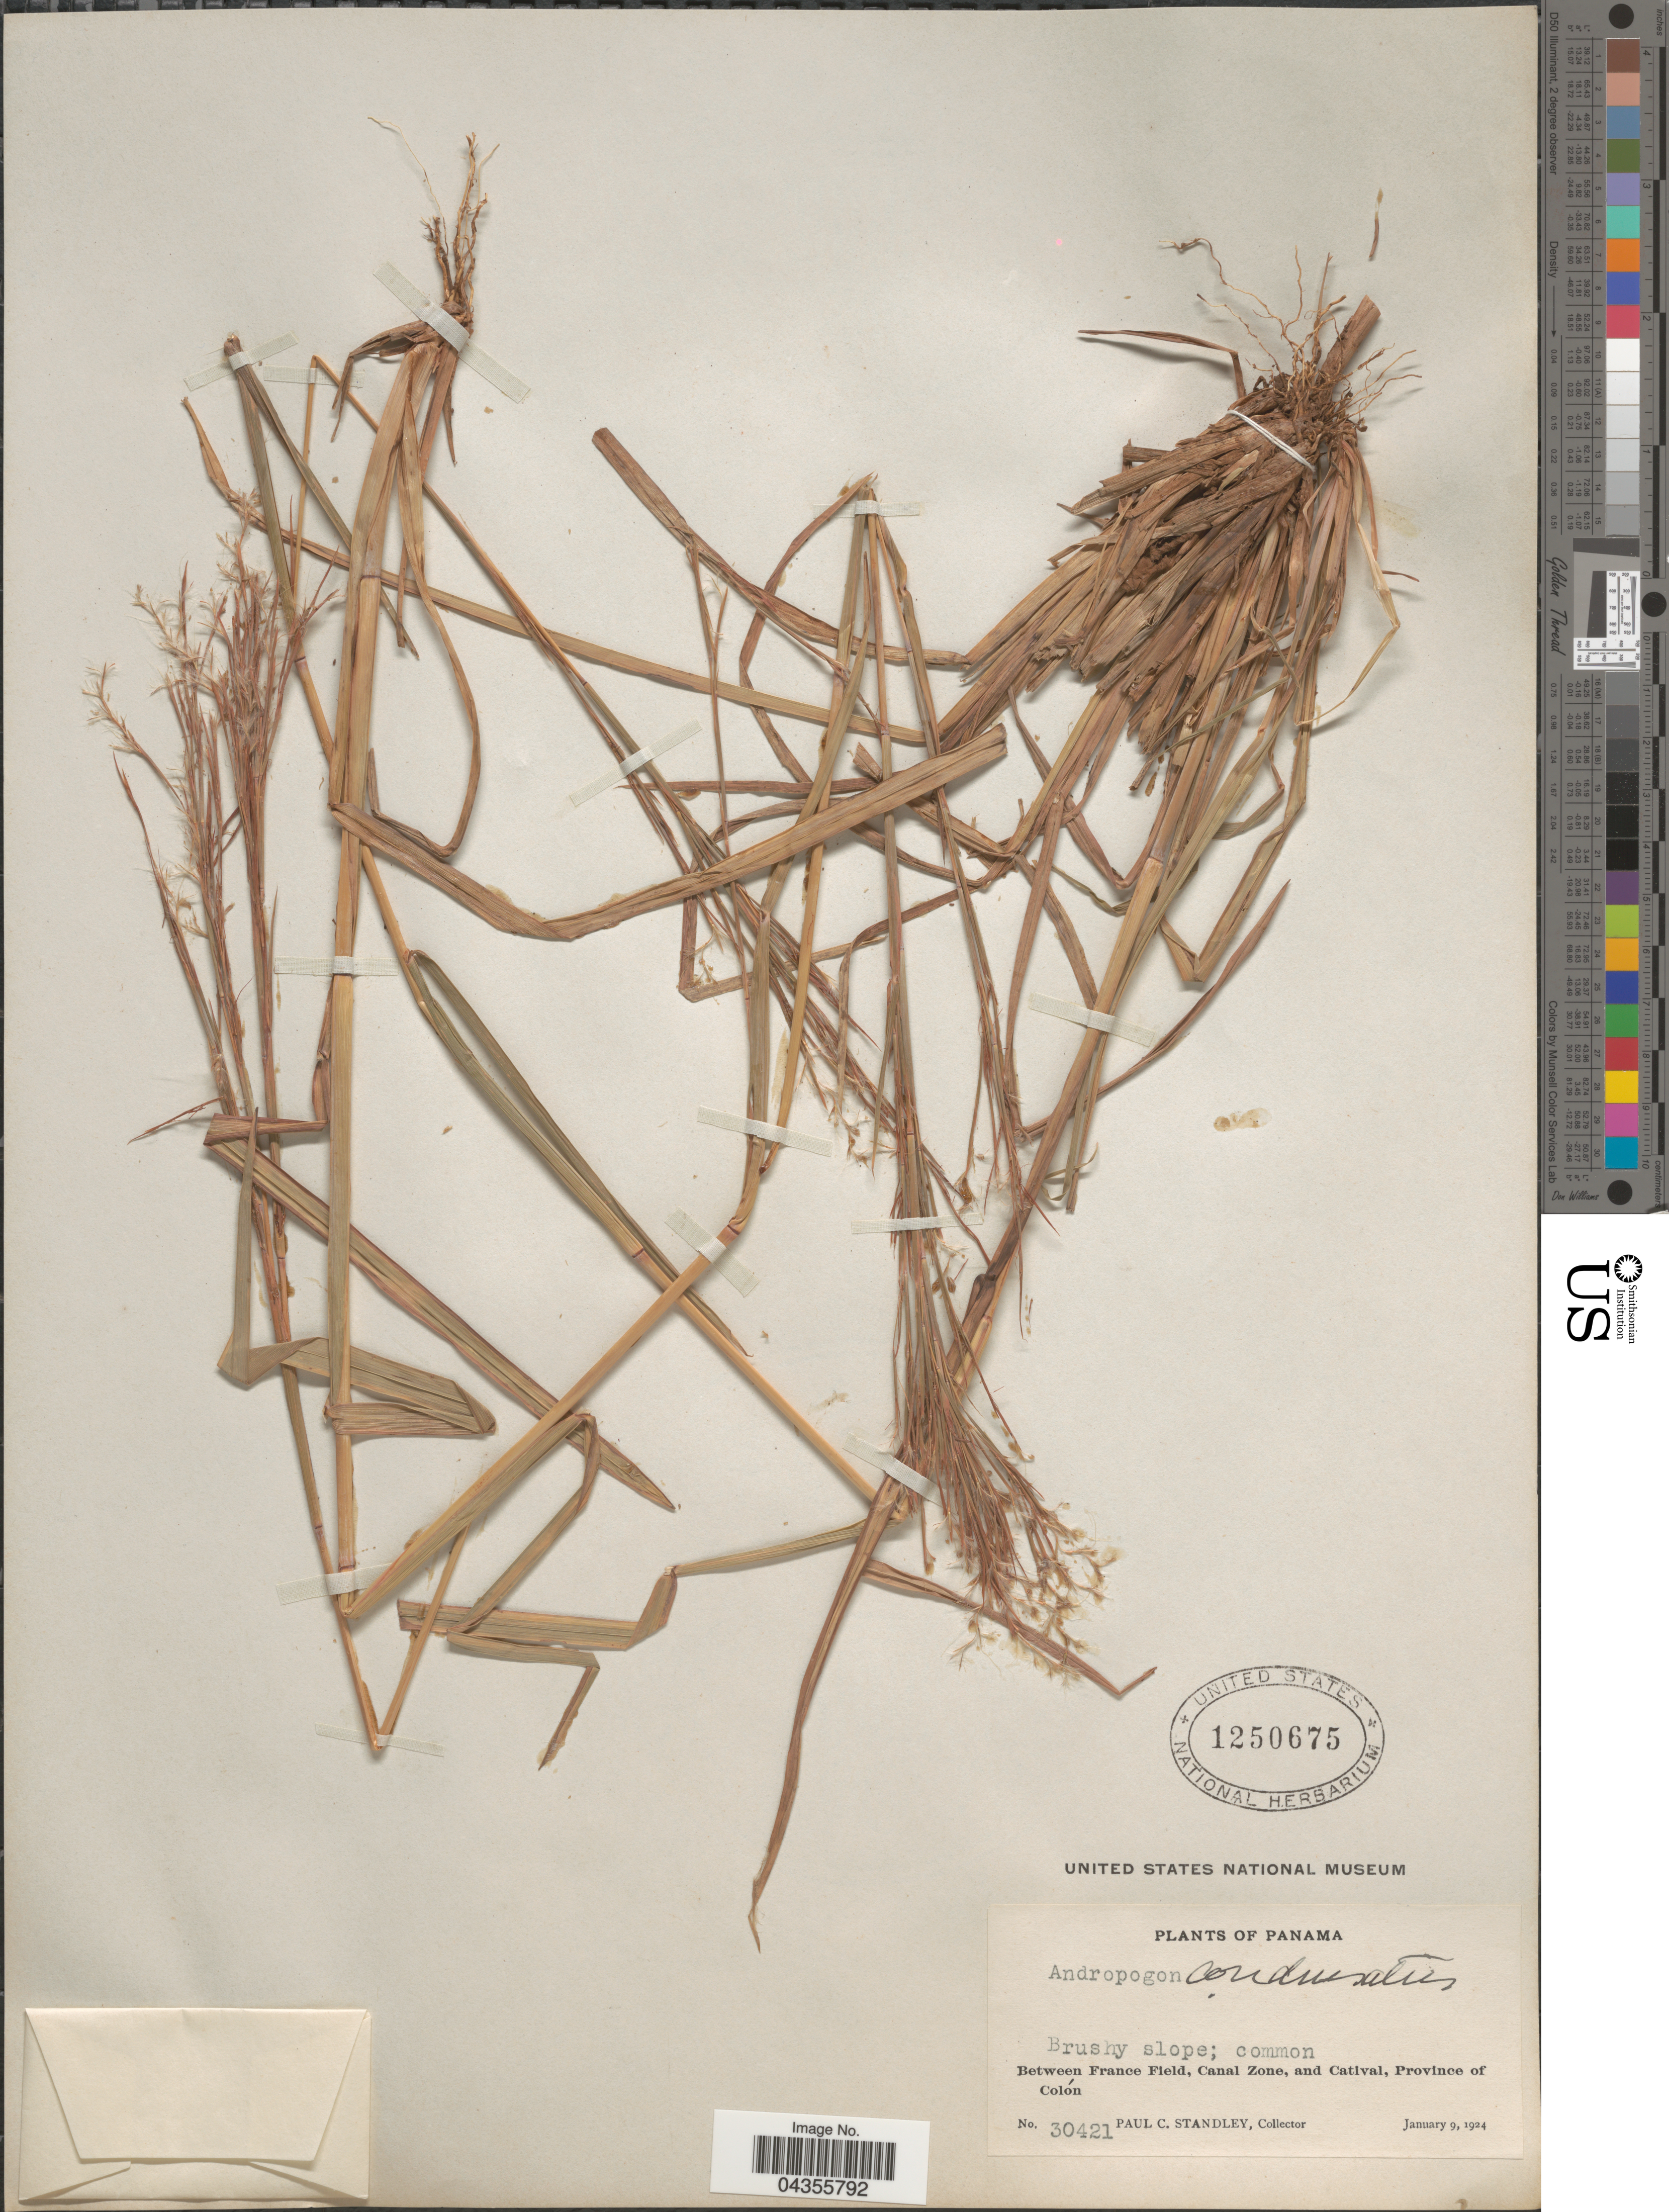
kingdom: Plantae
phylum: Tracheophyta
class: Liliopsida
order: Poales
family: Poaceae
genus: Schizachyrium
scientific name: Schizachyrium condensatum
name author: (Kunth) Nees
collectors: P. C. Standley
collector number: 30421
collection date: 1924-01-09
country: Panama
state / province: Colón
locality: Brushy slope; common. Between France Field, Canal Zone, and Catival.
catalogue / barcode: US 1250675